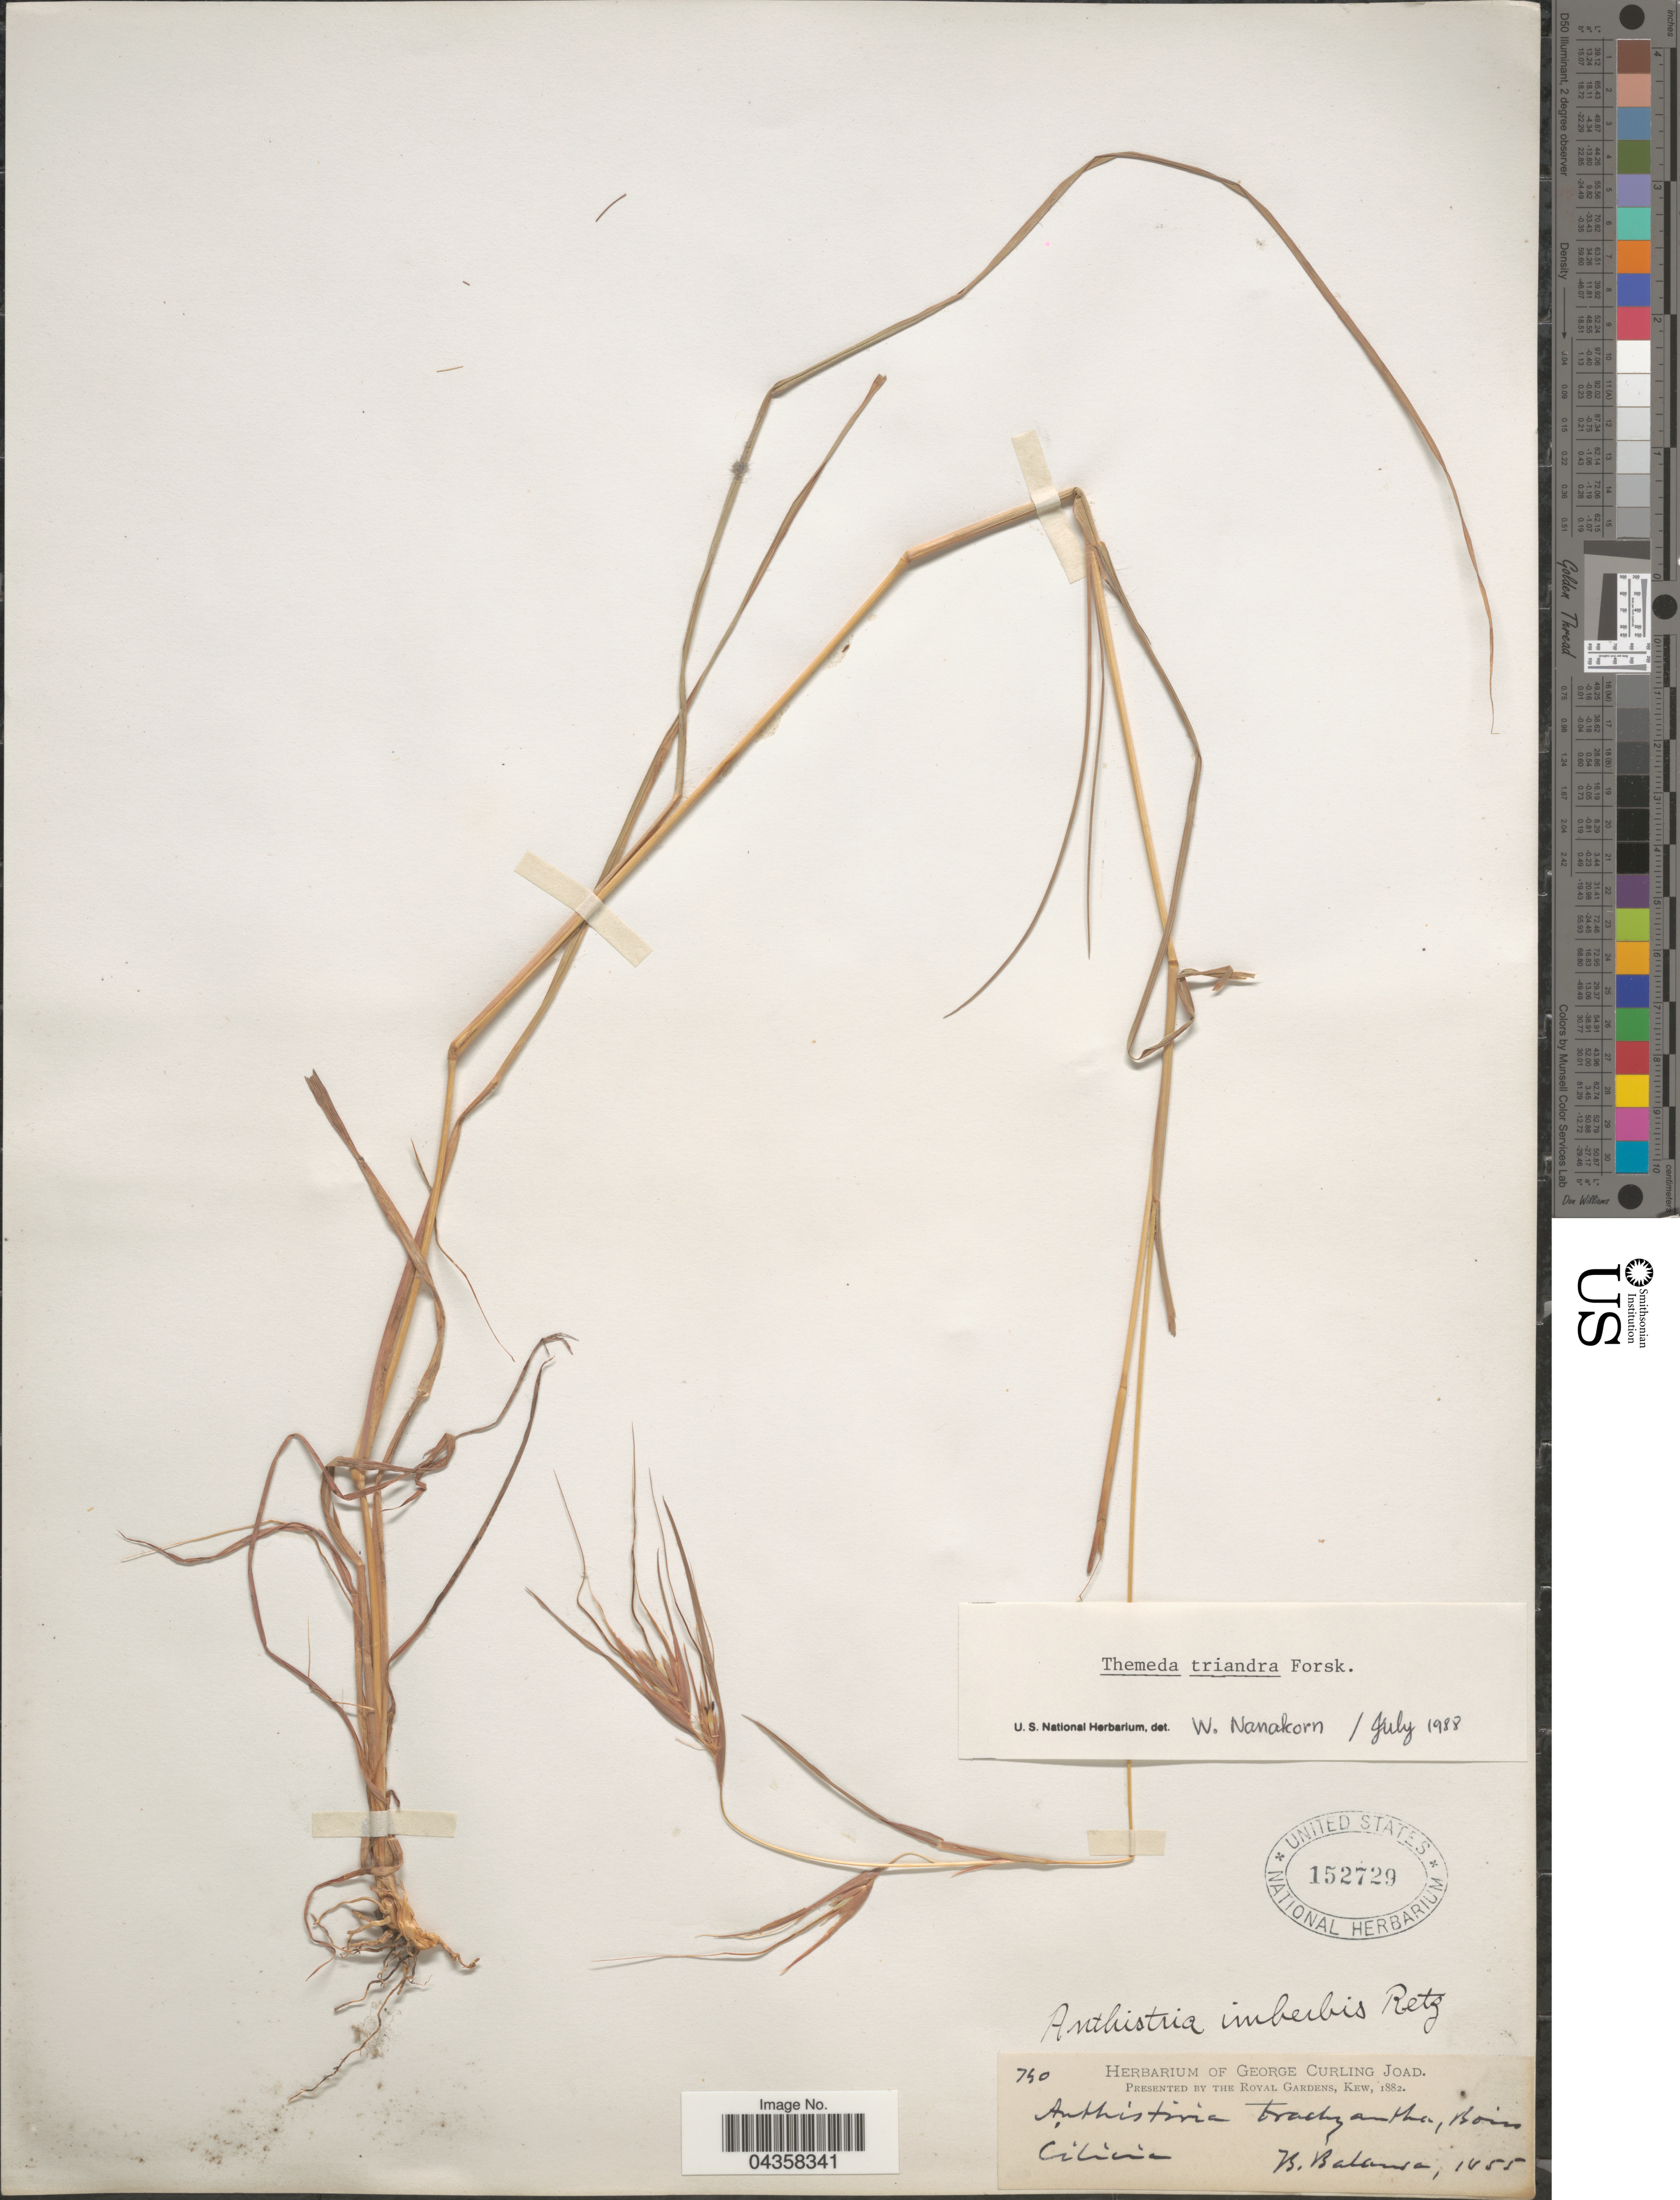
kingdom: Plantae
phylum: Tracheophyta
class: Liliopsida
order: Poales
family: Poaceae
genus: Themeda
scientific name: Themeda triandra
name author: Forssk.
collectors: B. Balansa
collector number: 740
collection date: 1955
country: Turkey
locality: Ciliciana.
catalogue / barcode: US 152729